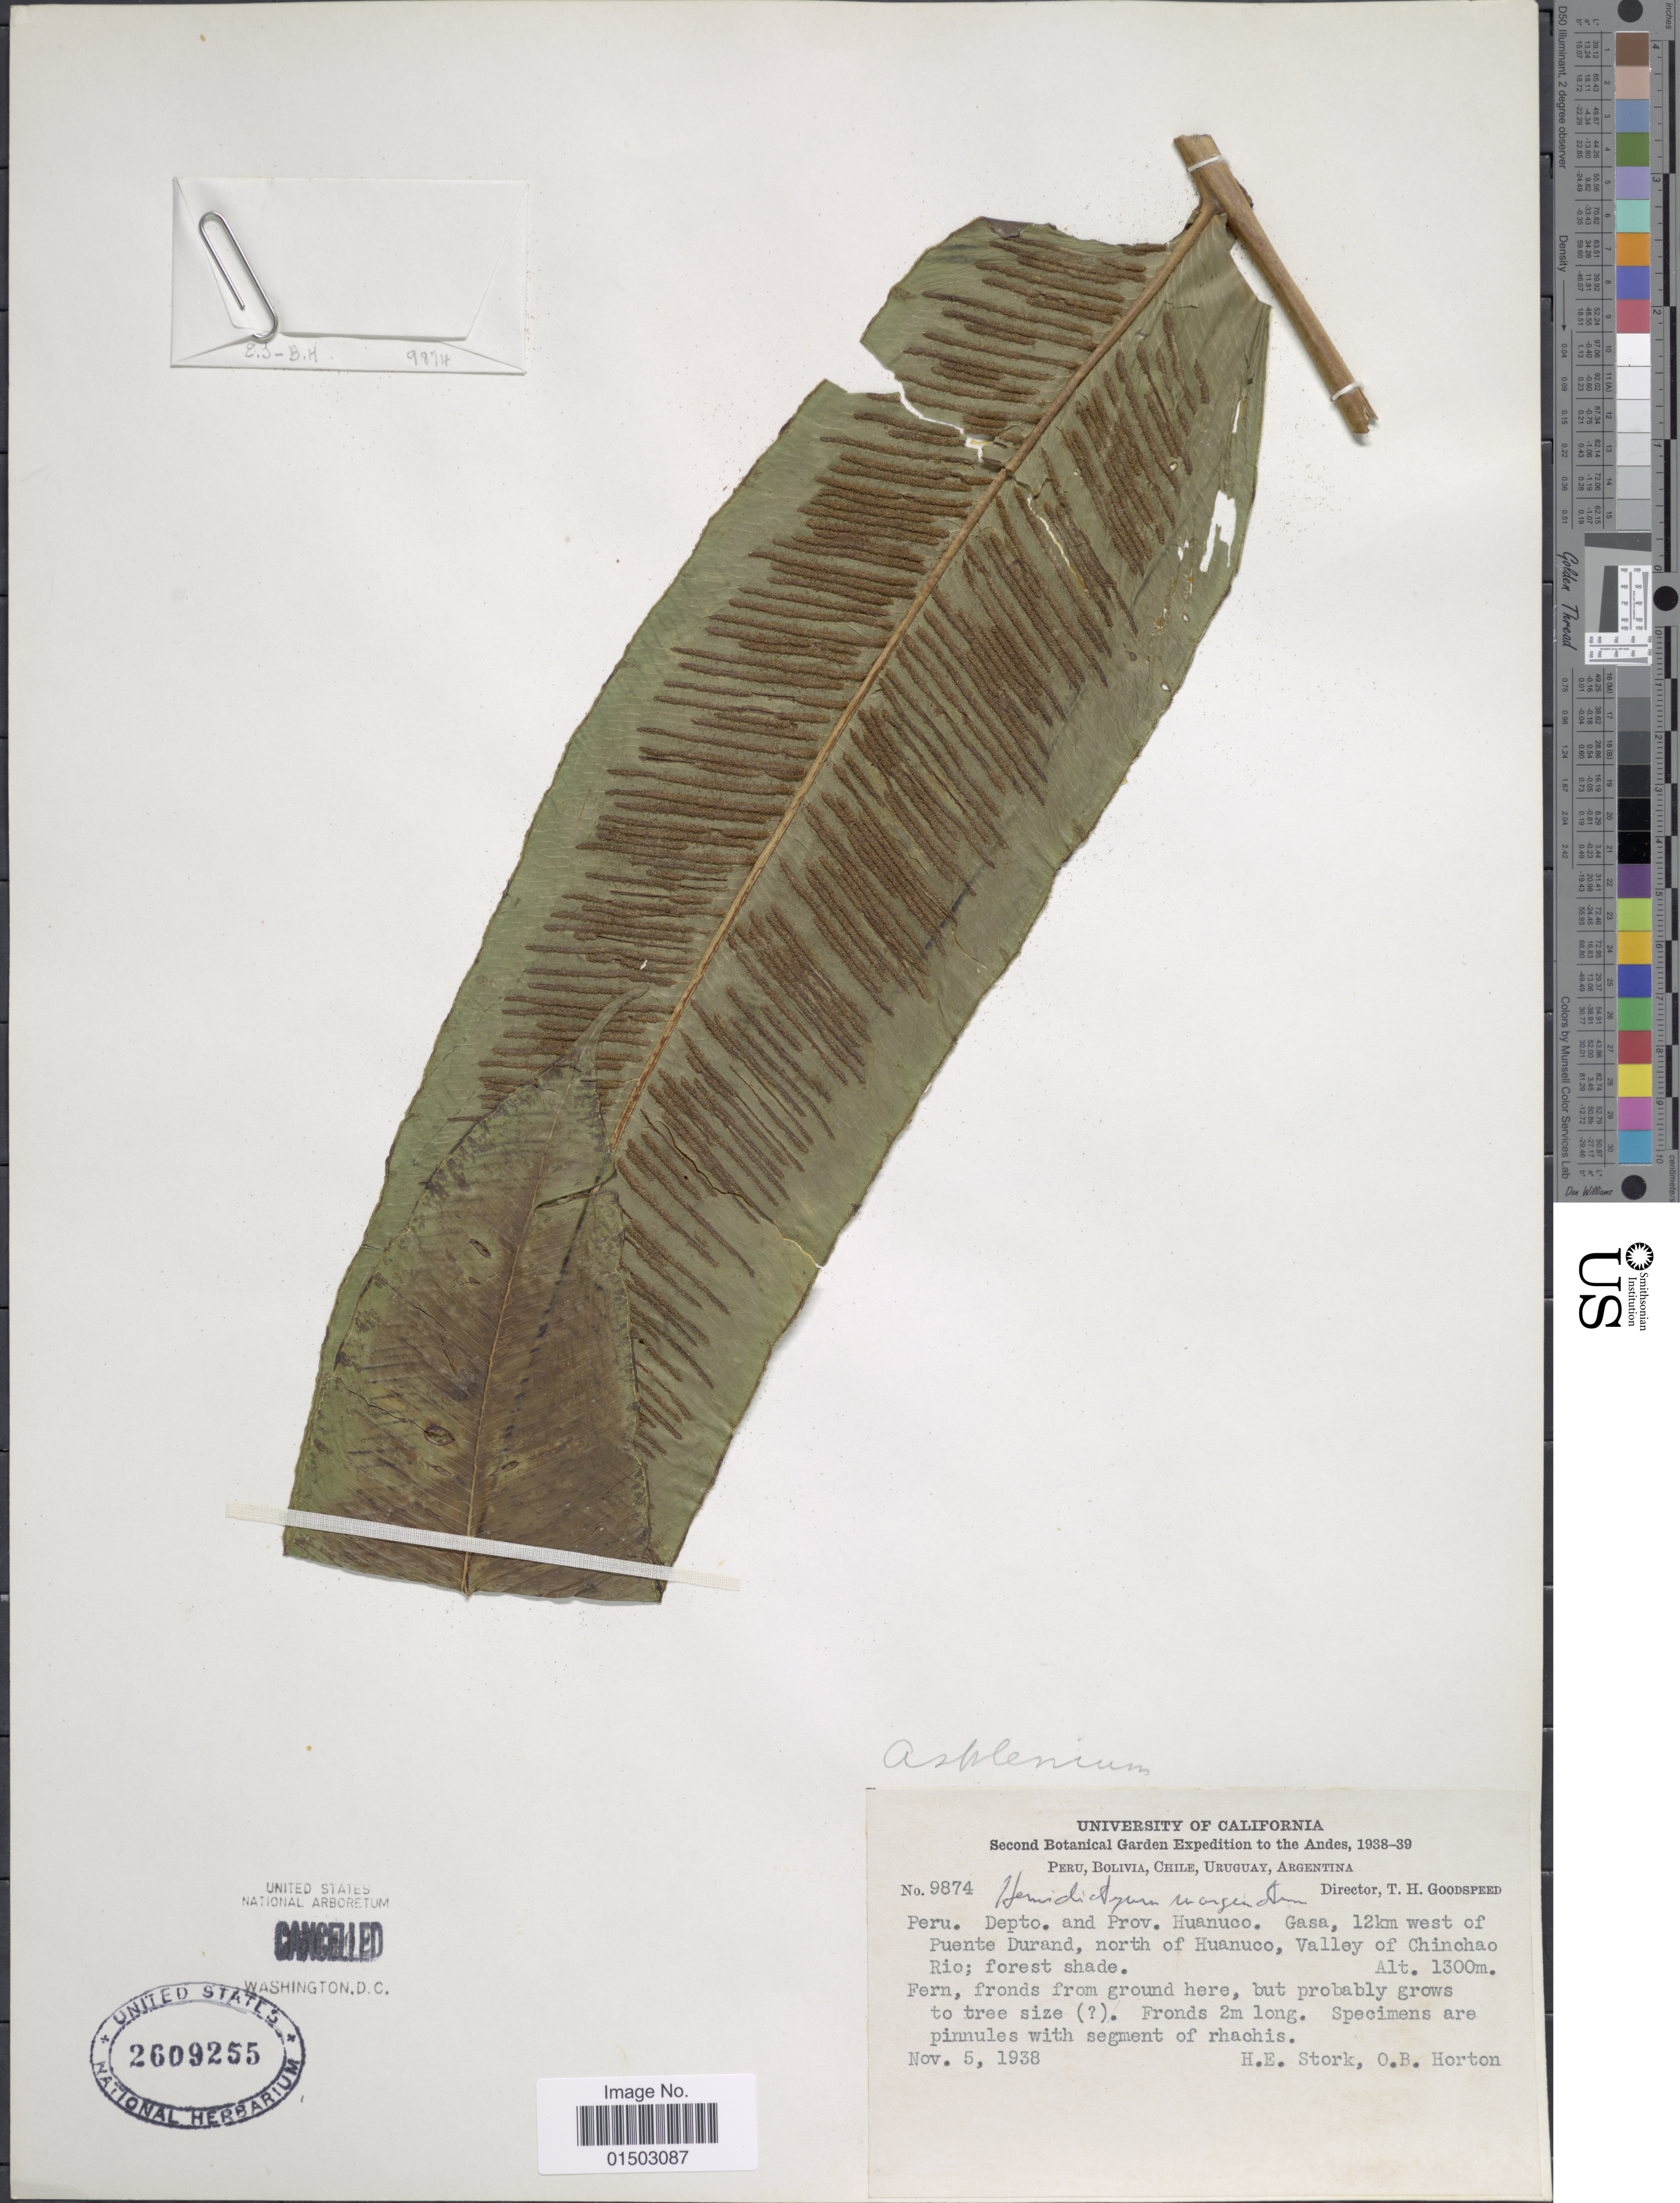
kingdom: Plantae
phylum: Tracheophyta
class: Polypodiopsida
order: Polypodiales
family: Hemidictyaceae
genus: Hemidictyum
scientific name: Hemidictyum marginatum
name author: (L.) C. Presl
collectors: H. E. Stork & O. B. Horton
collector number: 9874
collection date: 1938-11-05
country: Peru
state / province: Huánuco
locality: Peru. Depto. and Prov. Huanuco. Gasa. 12 km west of Puente Durand, north of Huanuco, Valley of Chinchao Rio;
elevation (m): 1300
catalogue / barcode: US 2609255